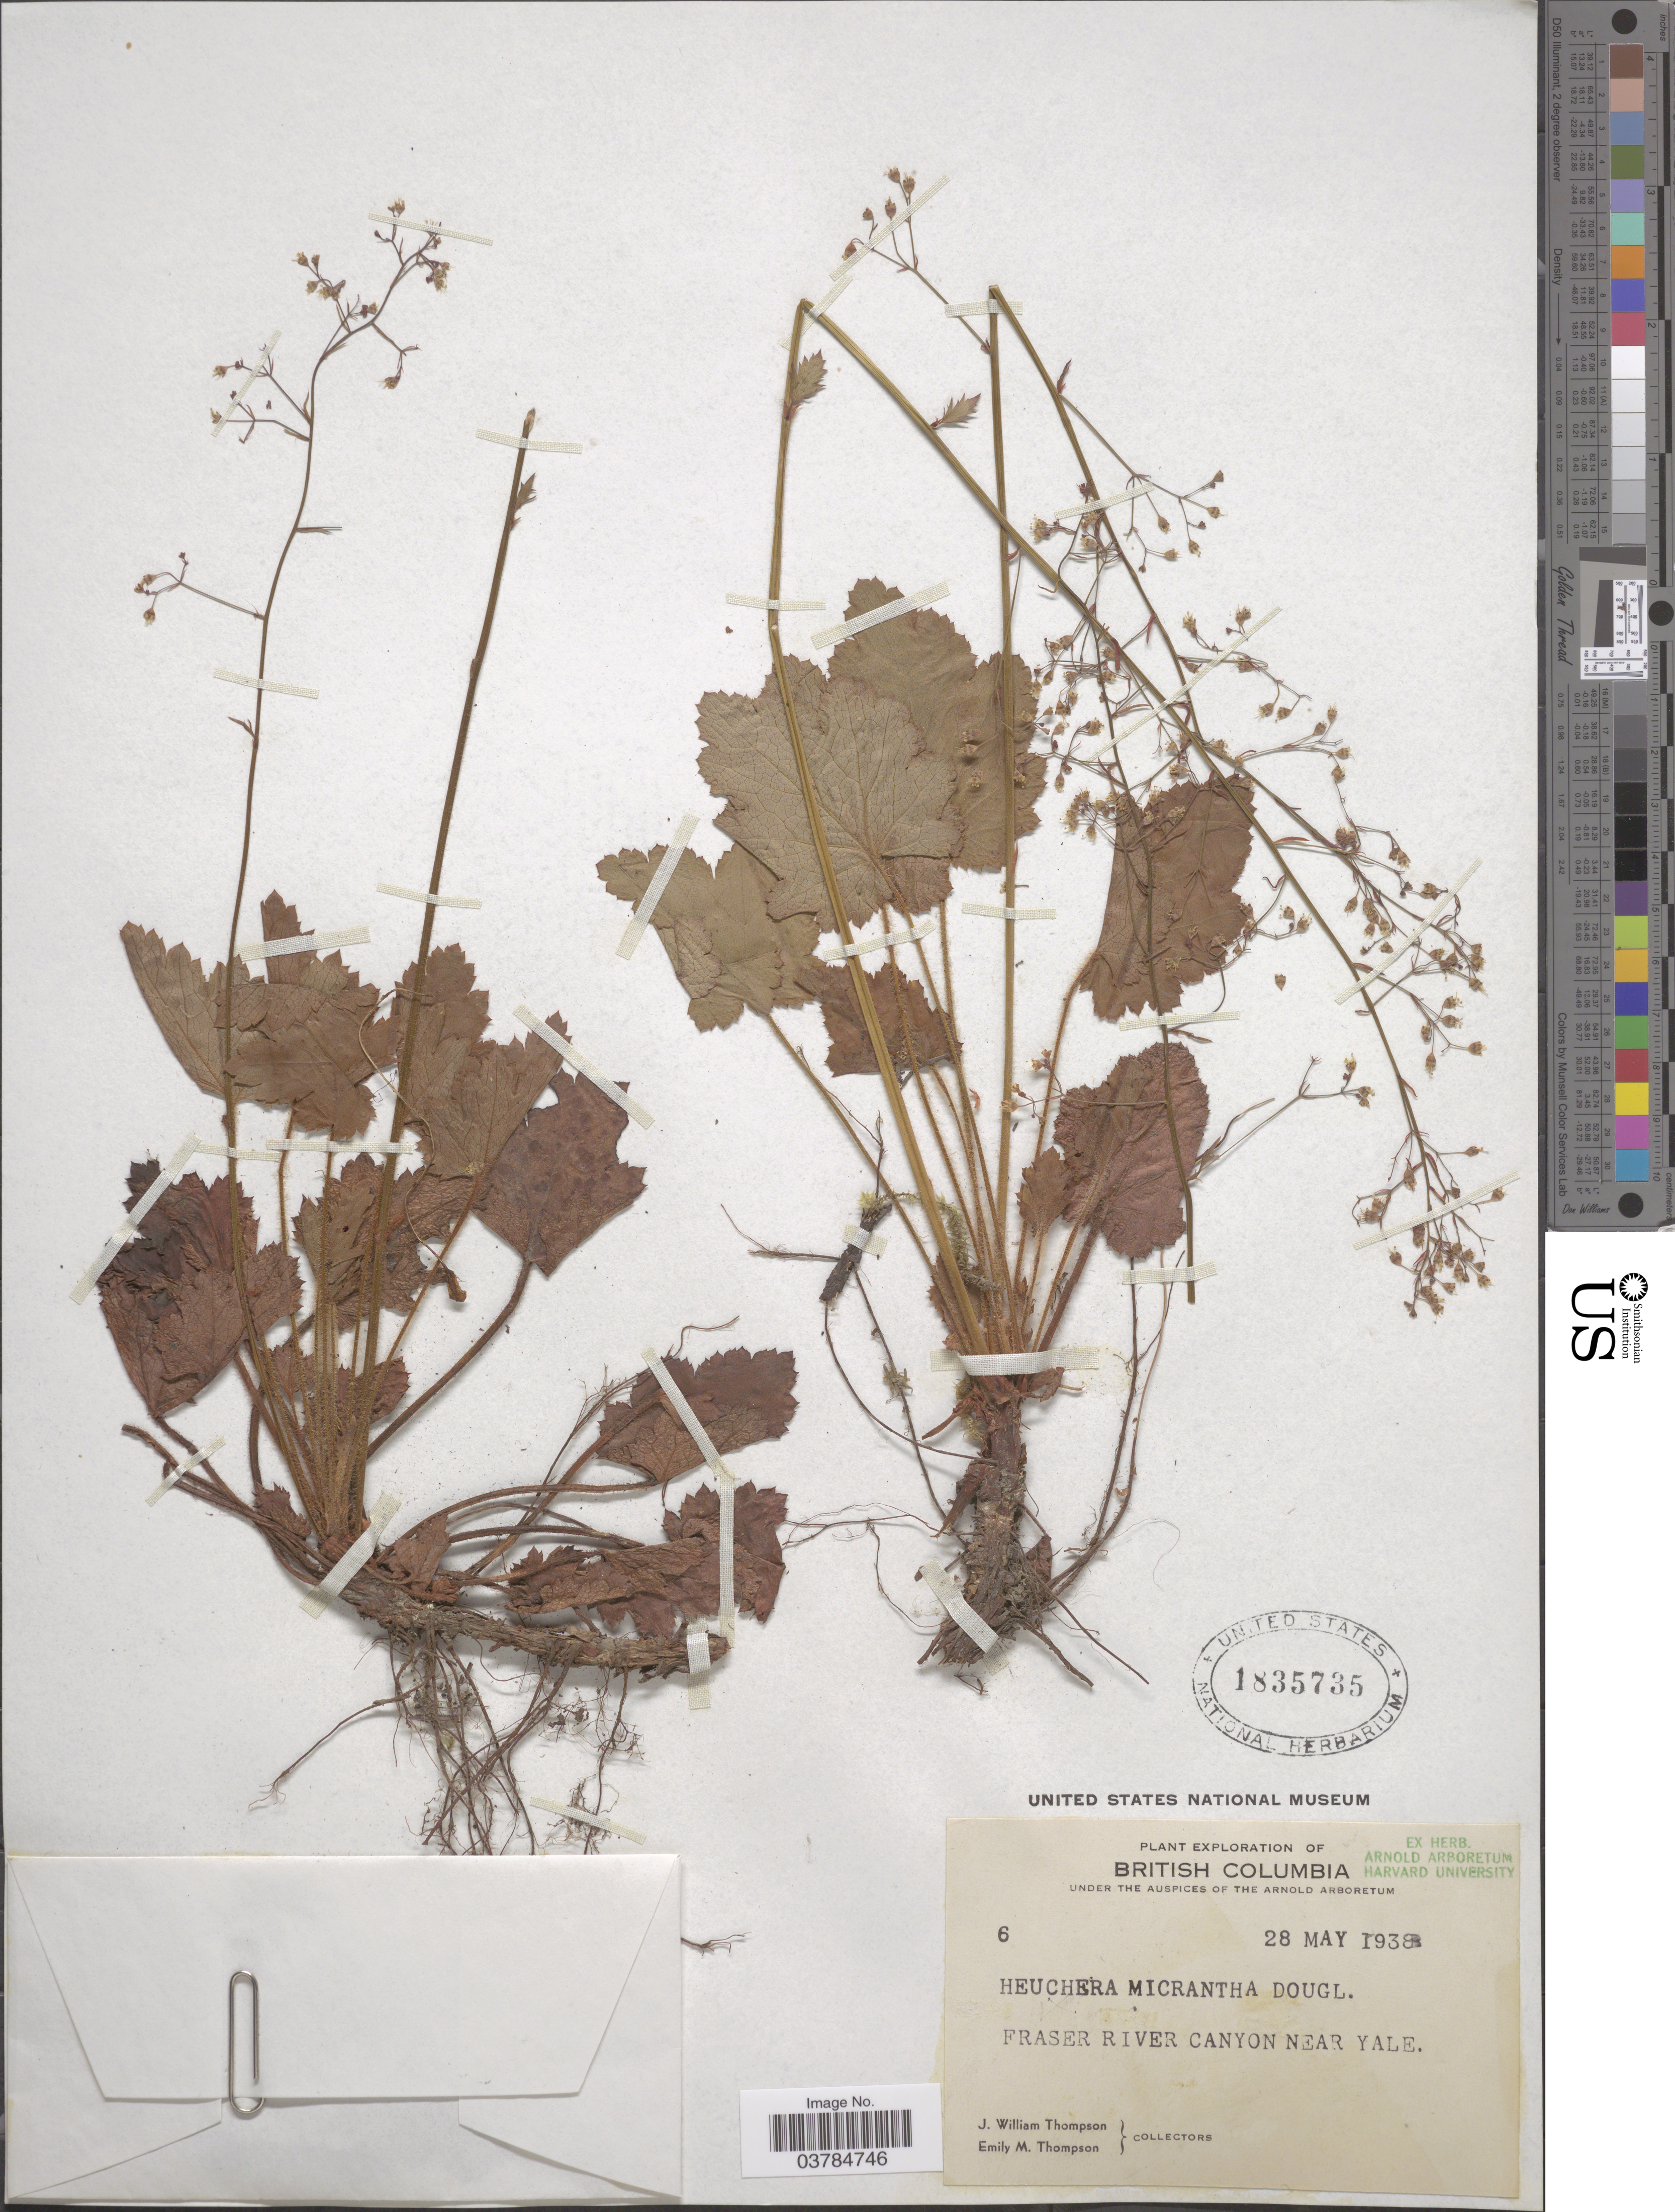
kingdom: Plantae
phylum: Tracheophyta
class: Magnoliopsida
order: Saxifragales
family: Saxifragaceae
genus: Heuchera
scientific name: Heuchera micrantha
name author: Douglas ex Lindl.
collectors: J. W. Thompson & E. M. Thompson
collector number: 6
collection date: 1938-05-28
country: Canada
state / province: British Columbia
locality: Exploration of British Colombia. Fraser River Canyon near Yale.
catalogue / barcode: US 1835735